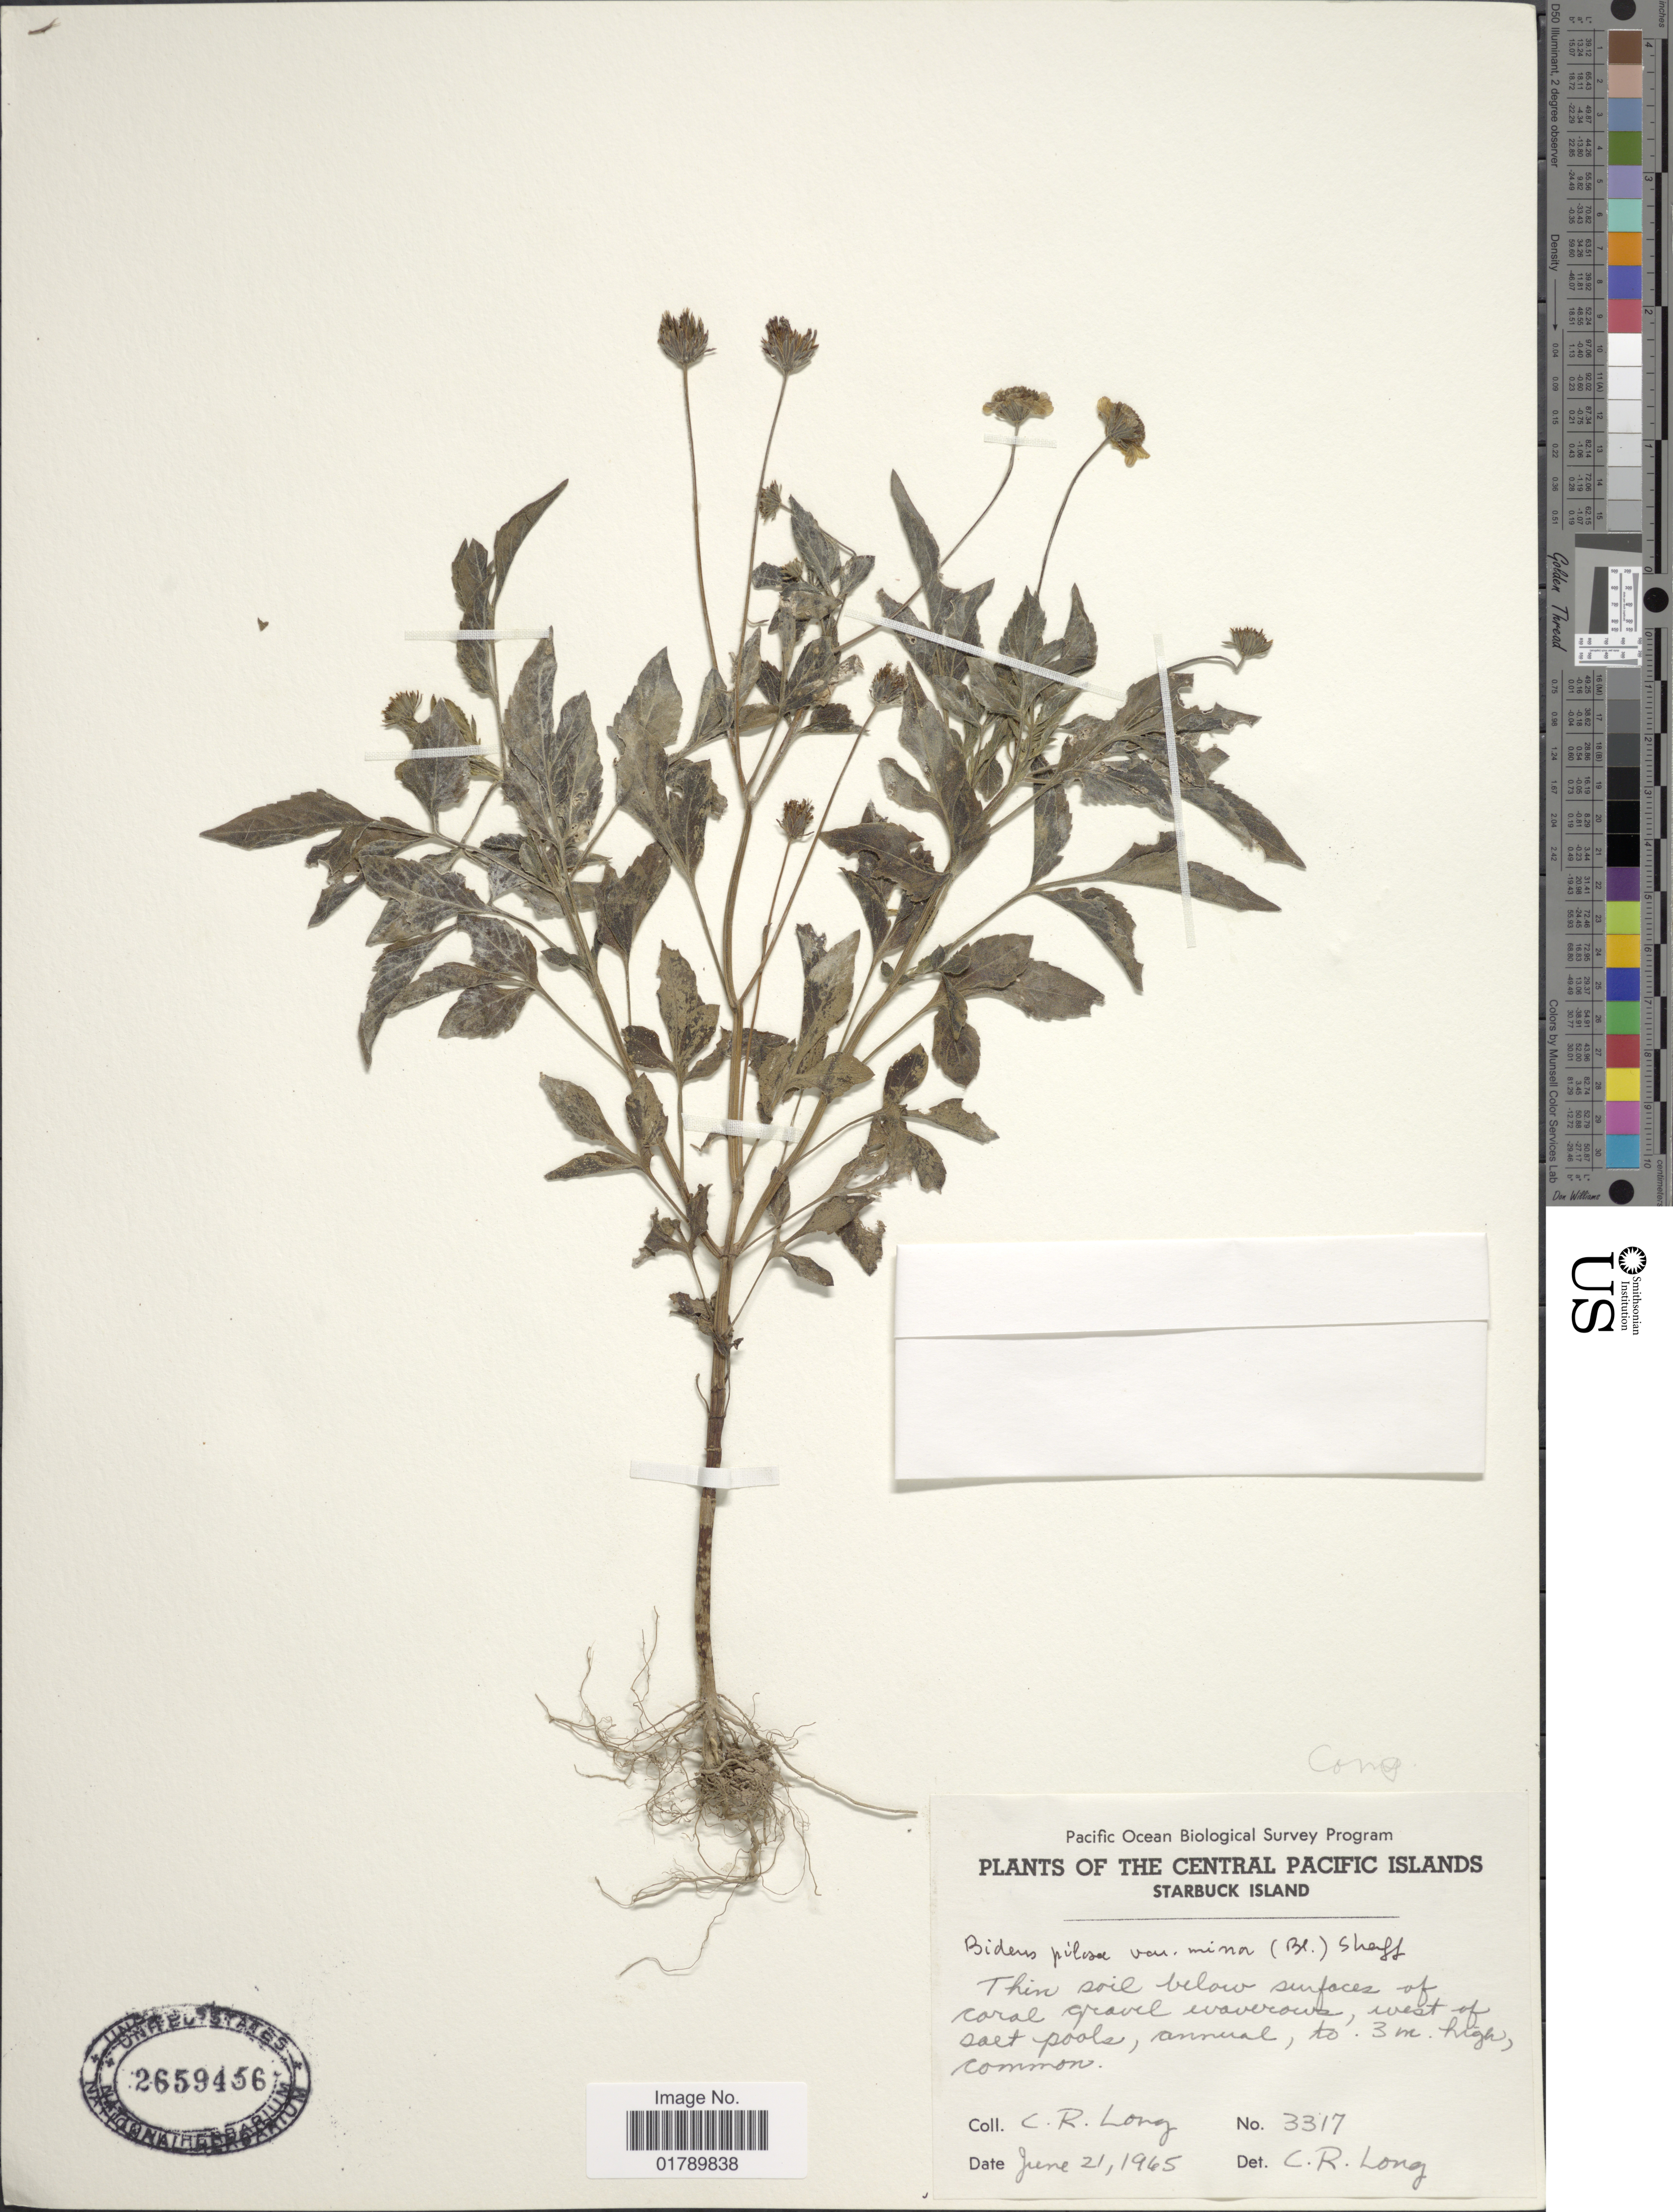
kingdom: Plantae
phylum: Tracheophyta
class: Magnoliopsida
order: Asterales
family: Asteraceae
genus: Bidens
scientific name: Bidens pilosa var. minor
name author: (Blume) Sherff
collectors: C. R. Long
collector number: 3317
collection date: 1965-06-21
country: Kiribati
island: Starbuck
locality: Central Pacific Islands. Starbuck Island, west of salt pools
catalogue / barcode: US 2659456